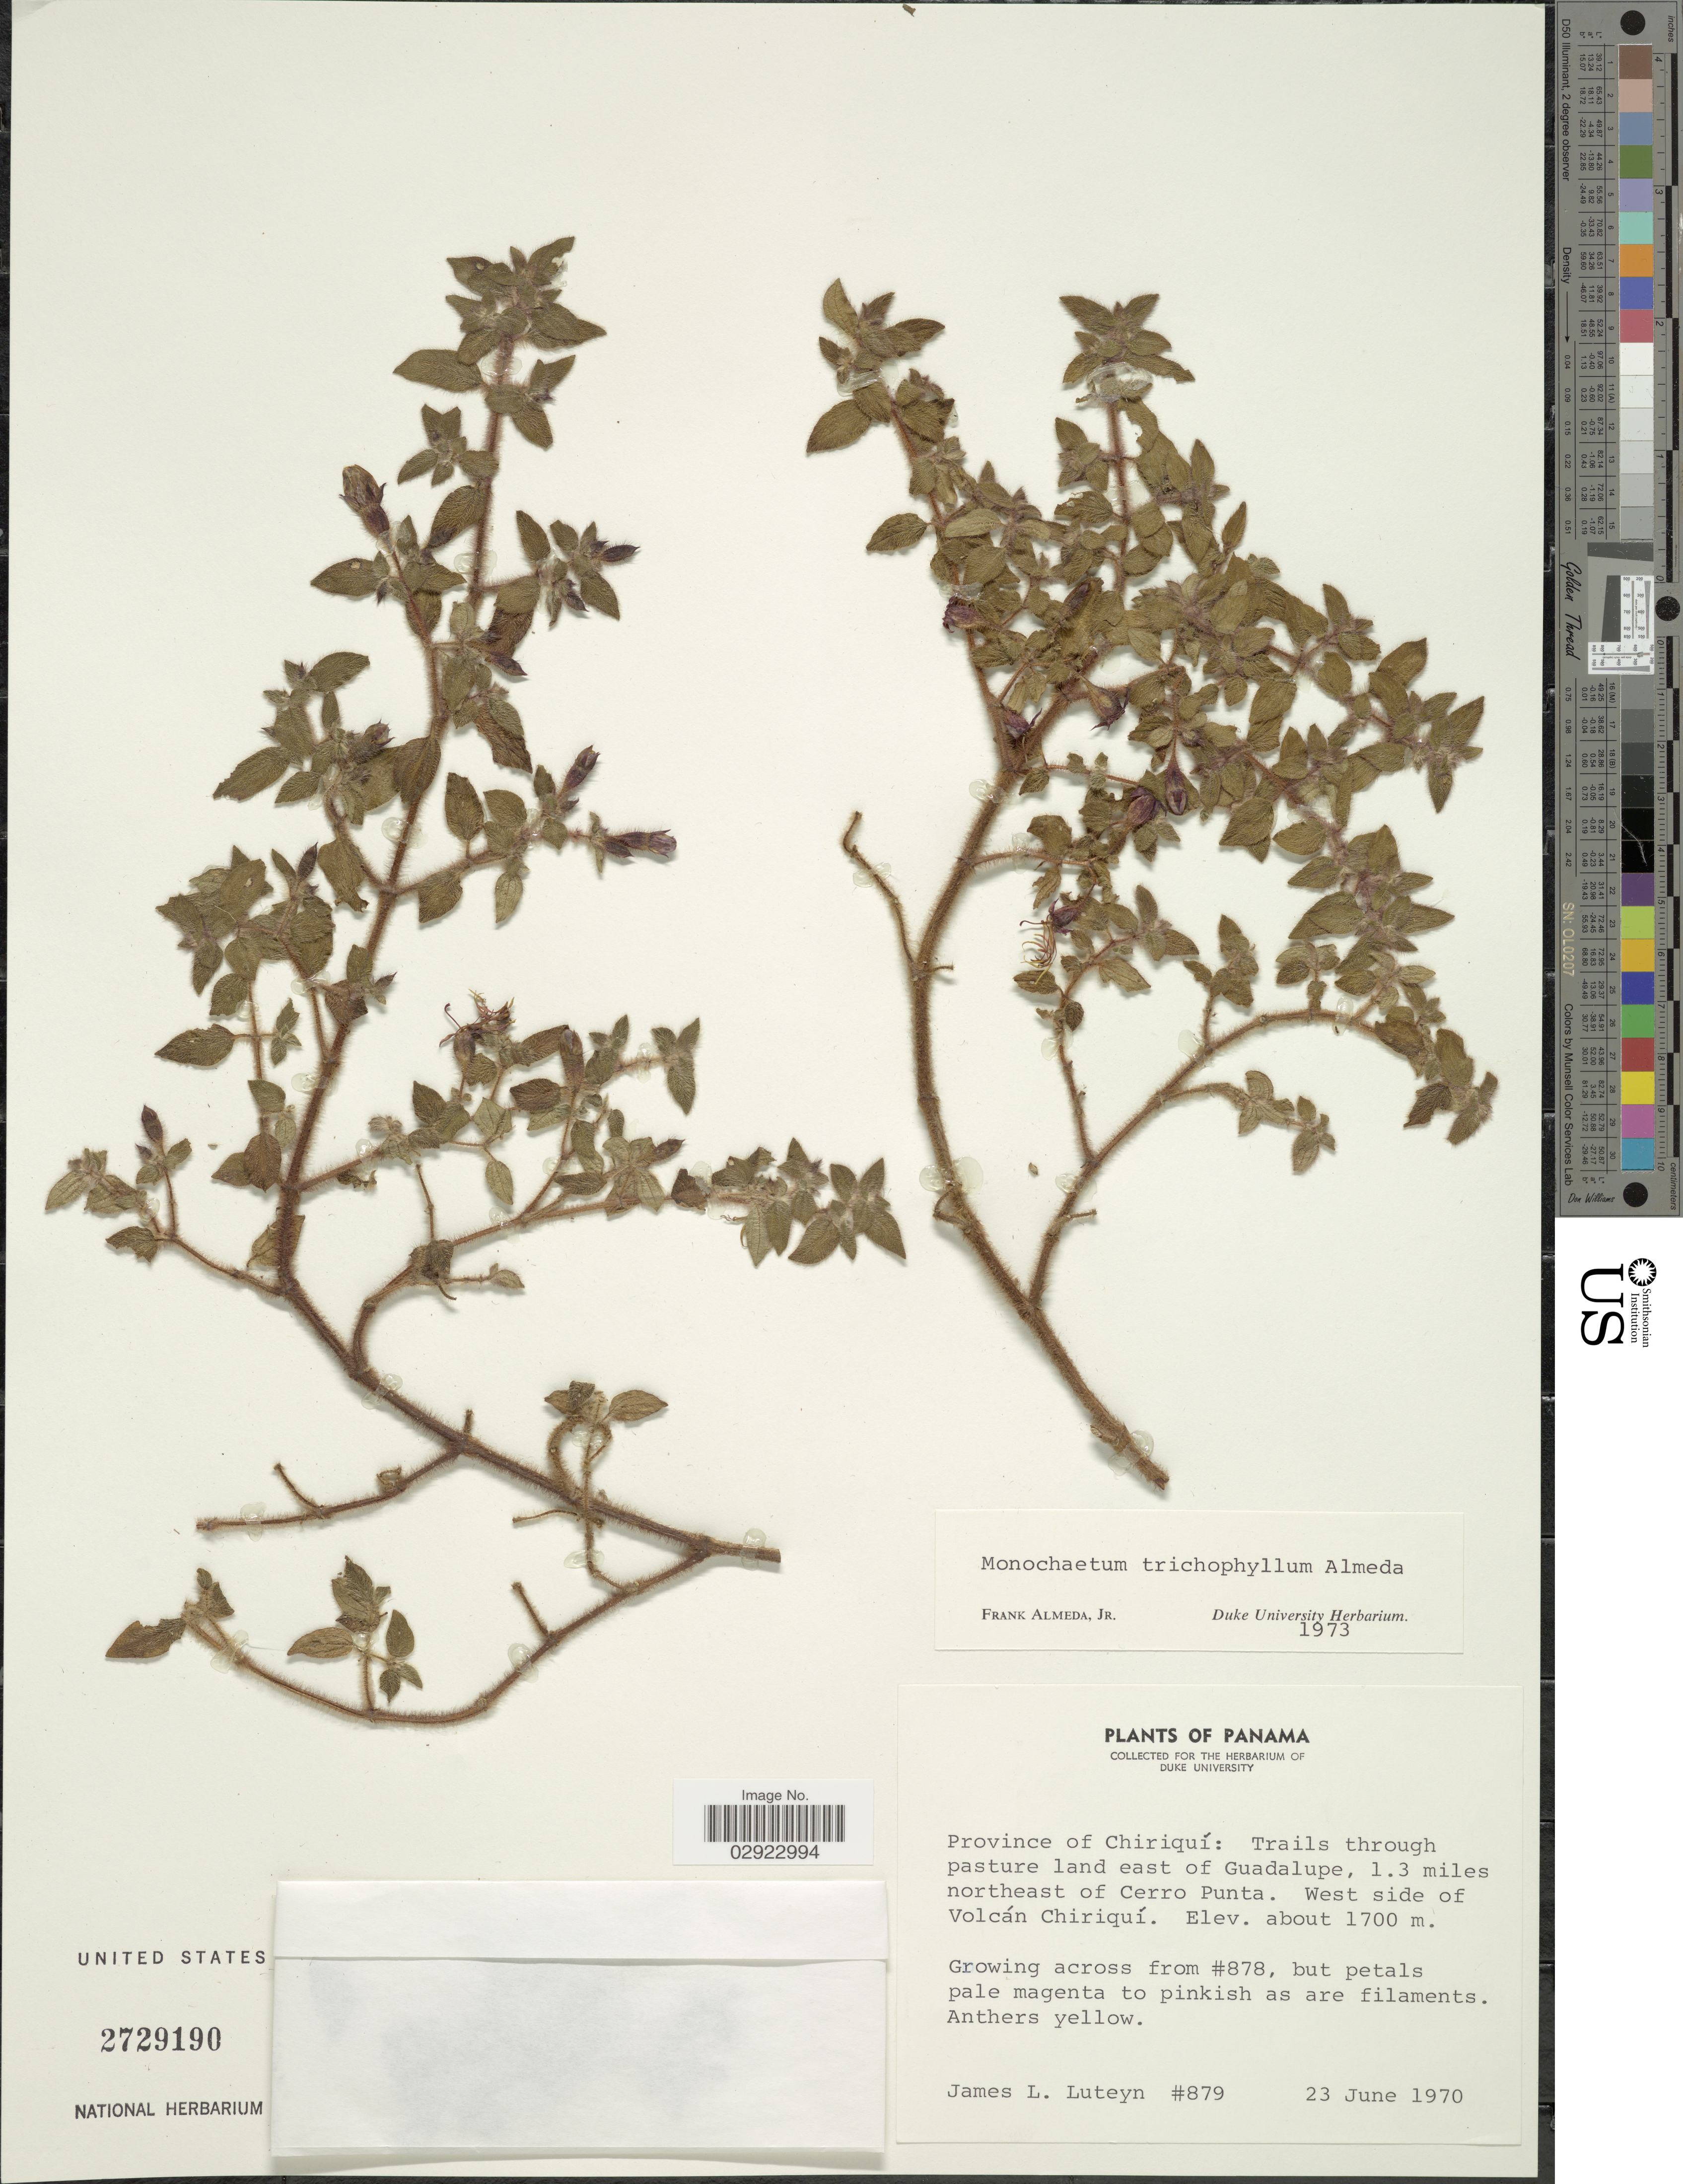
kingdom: Plantae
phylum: Tracheophyta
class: Magnoliopsida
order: Myrtales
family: Melastomataceae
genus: Monochaetum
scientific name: Monochaetum trichophyllum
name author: Almeda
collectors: J. L. Luteyn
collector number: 879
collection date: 1970-06-23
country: Panama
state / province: Chiriqui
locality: Province of Chiriquí: Trails through pasture land east of Guadalupe, 1.3 miles northeast of Cerro Punta. West side of Volcán Chiriquí.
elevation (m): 1700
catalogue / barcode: US 2729190